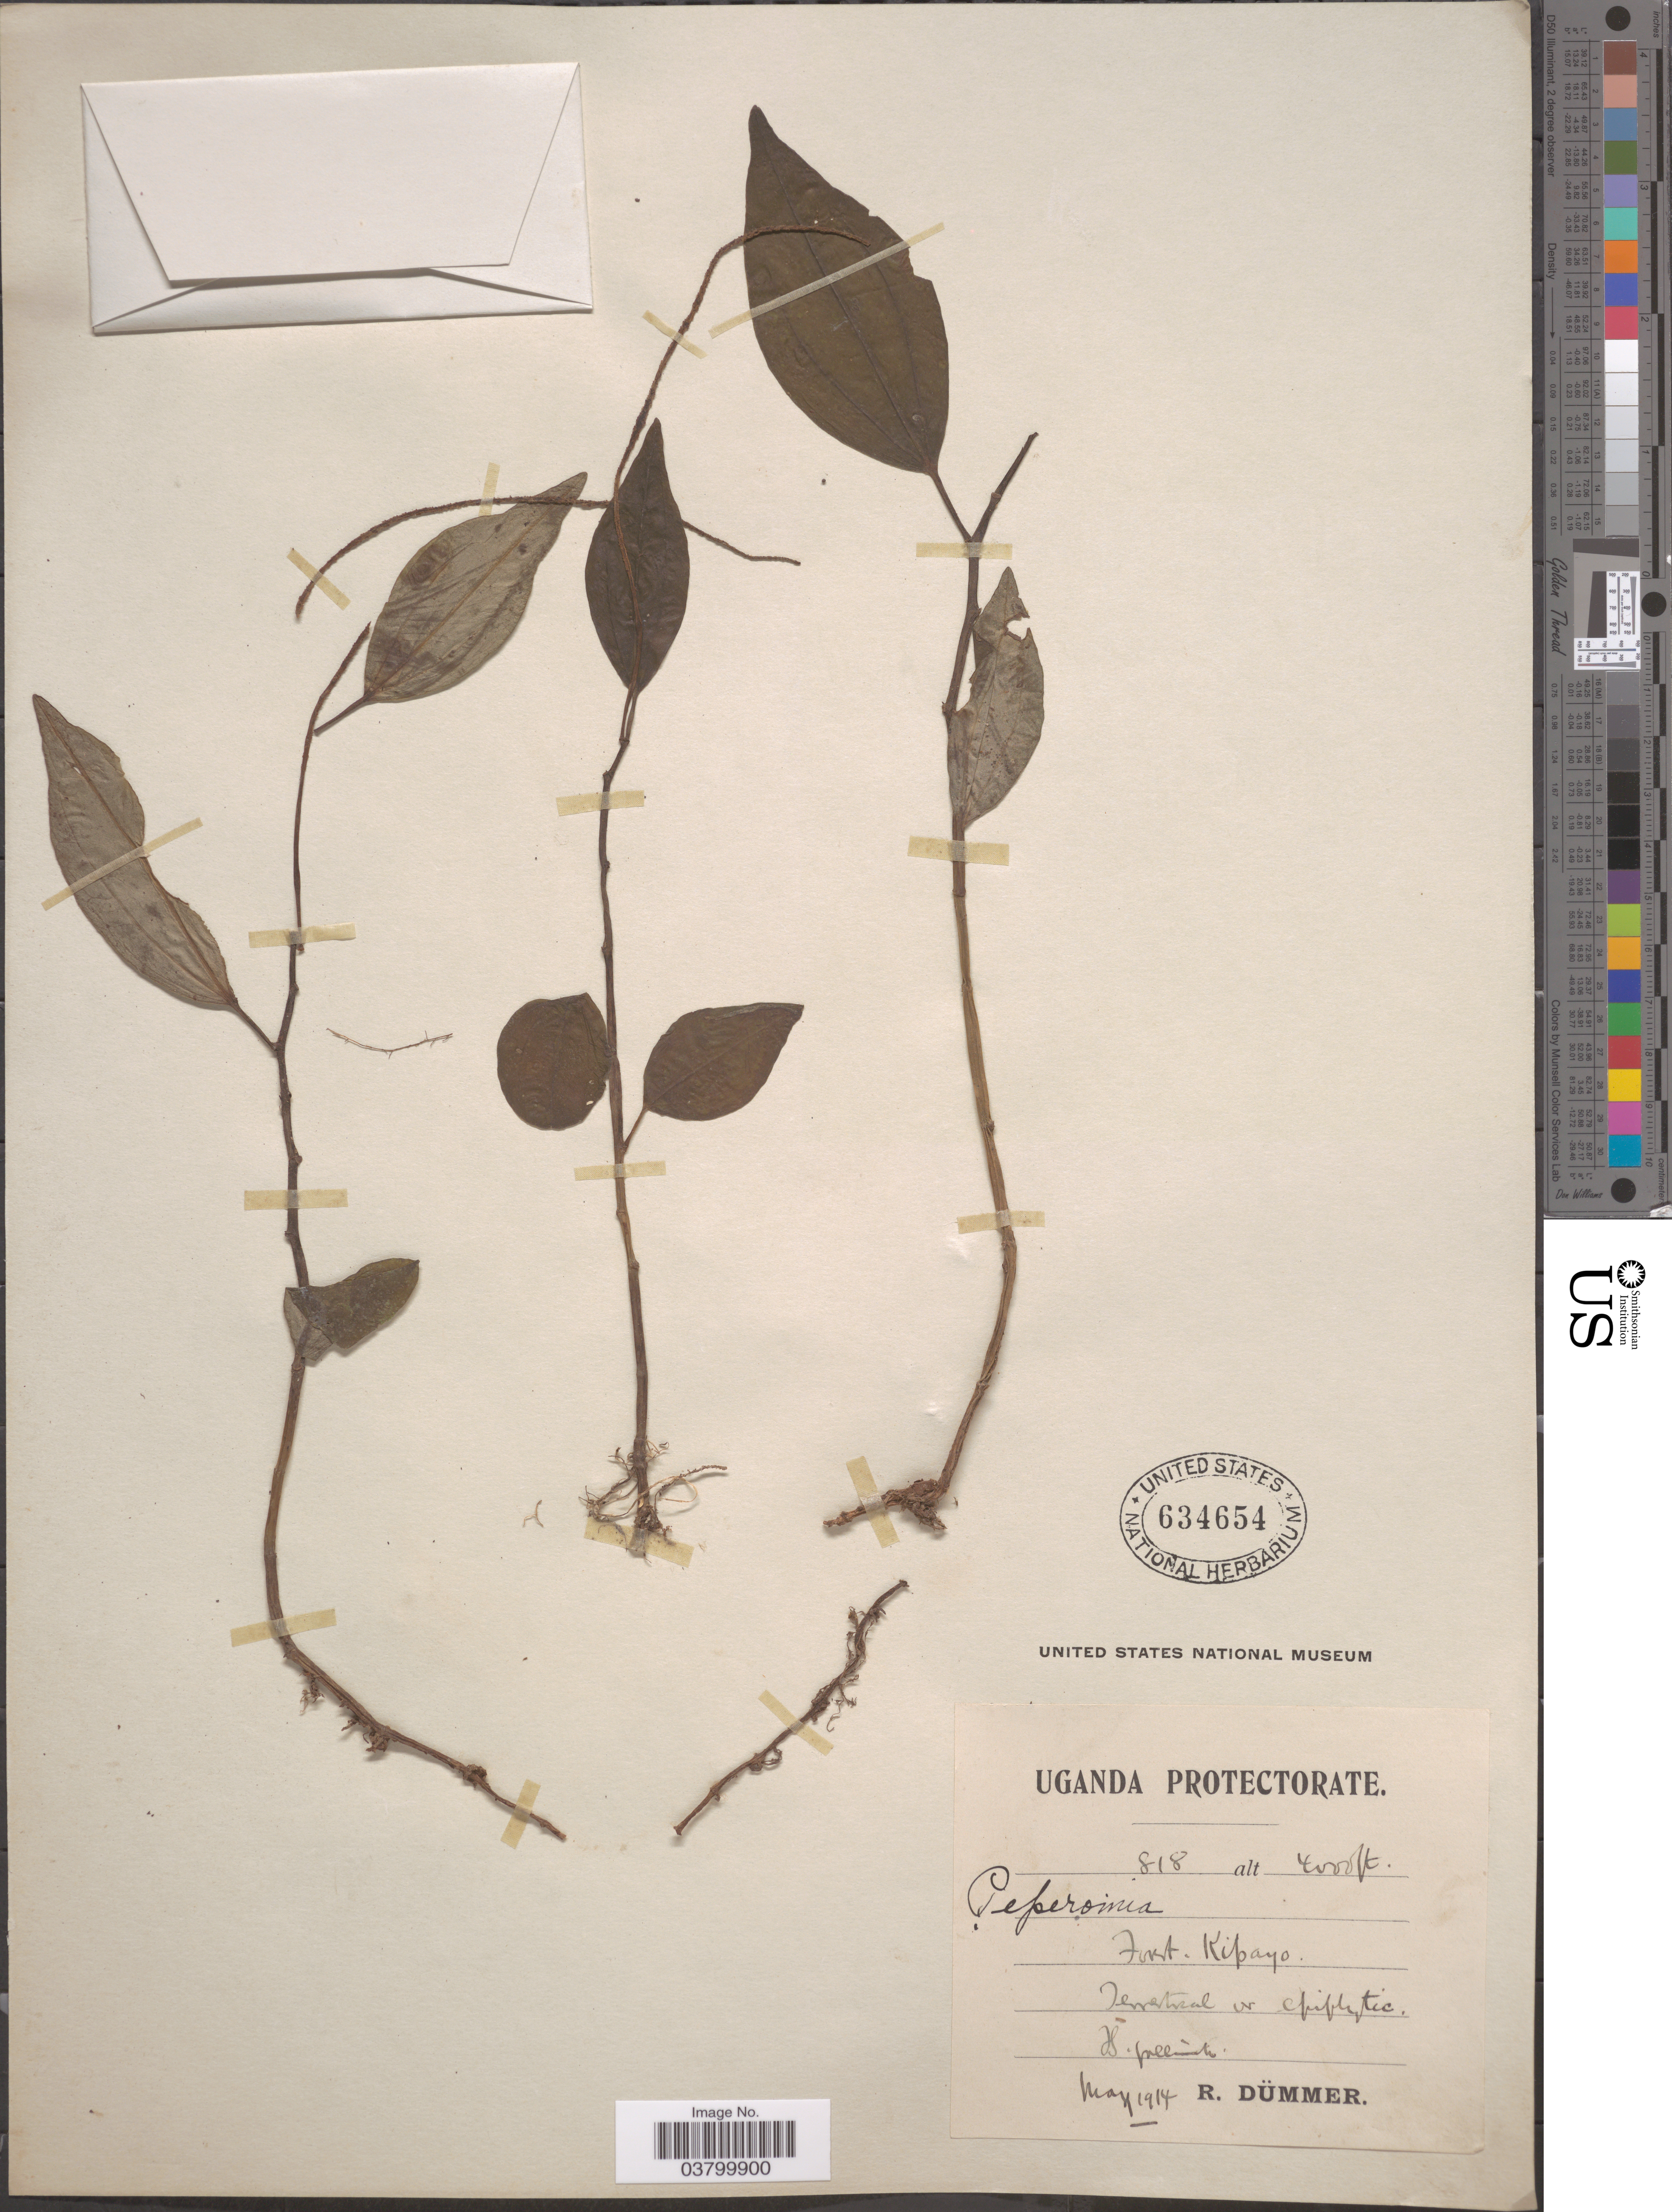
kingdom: Plantae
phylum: Tracheophyta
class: Magnoliopsida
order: Piperales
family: Piperaceae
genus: Peperomia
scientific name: Peperomia sp.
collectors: R. A. Dümmer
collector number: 818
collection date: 1914-05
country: Uganda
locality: Uganda Protectorate. Fort Kibayo.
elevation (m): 1219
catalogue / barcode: US 634654